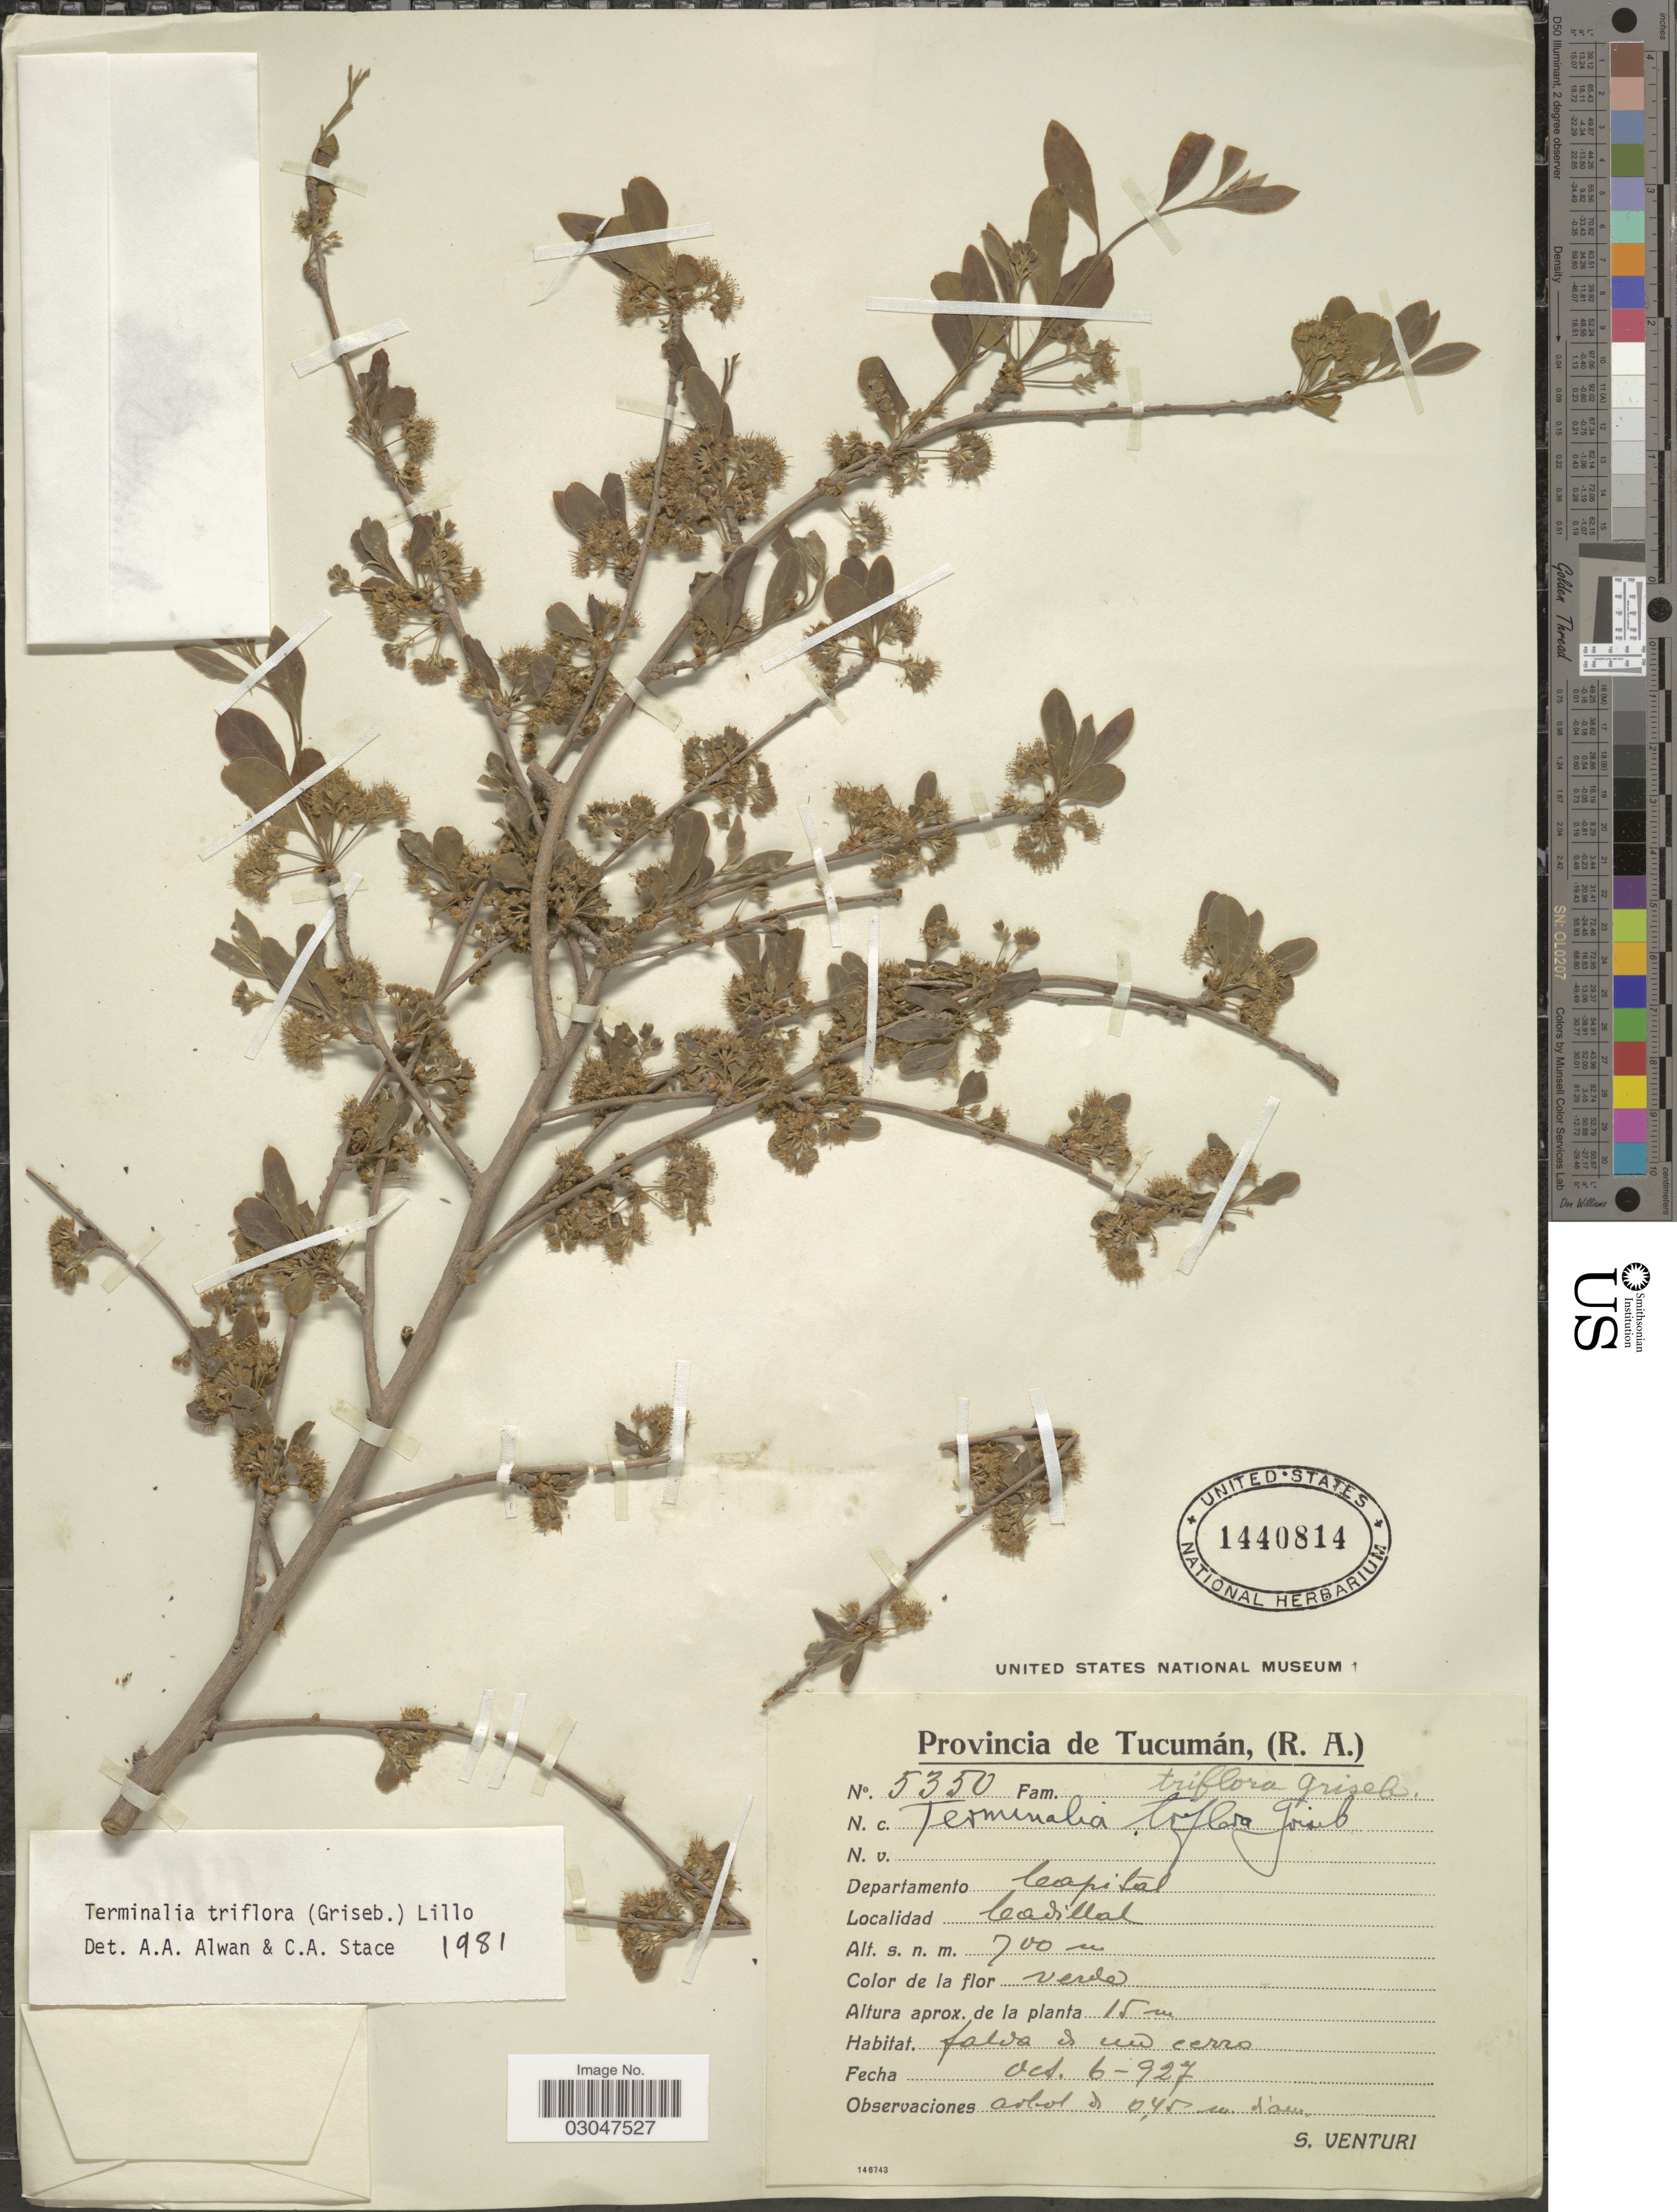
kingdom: Plantae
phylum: Tracheophyta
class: Magnoliopsida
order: Myrtales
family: Combretaceae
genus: Terminalia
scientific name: Terminalia triflora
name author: (Griseb.) Lillo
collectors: S. Venturi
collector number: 5350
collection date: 1927-10-06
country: Argentina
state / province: Tucuman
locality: Departamento Capital. Cadillal.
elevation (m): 700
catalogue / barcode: US 1440814